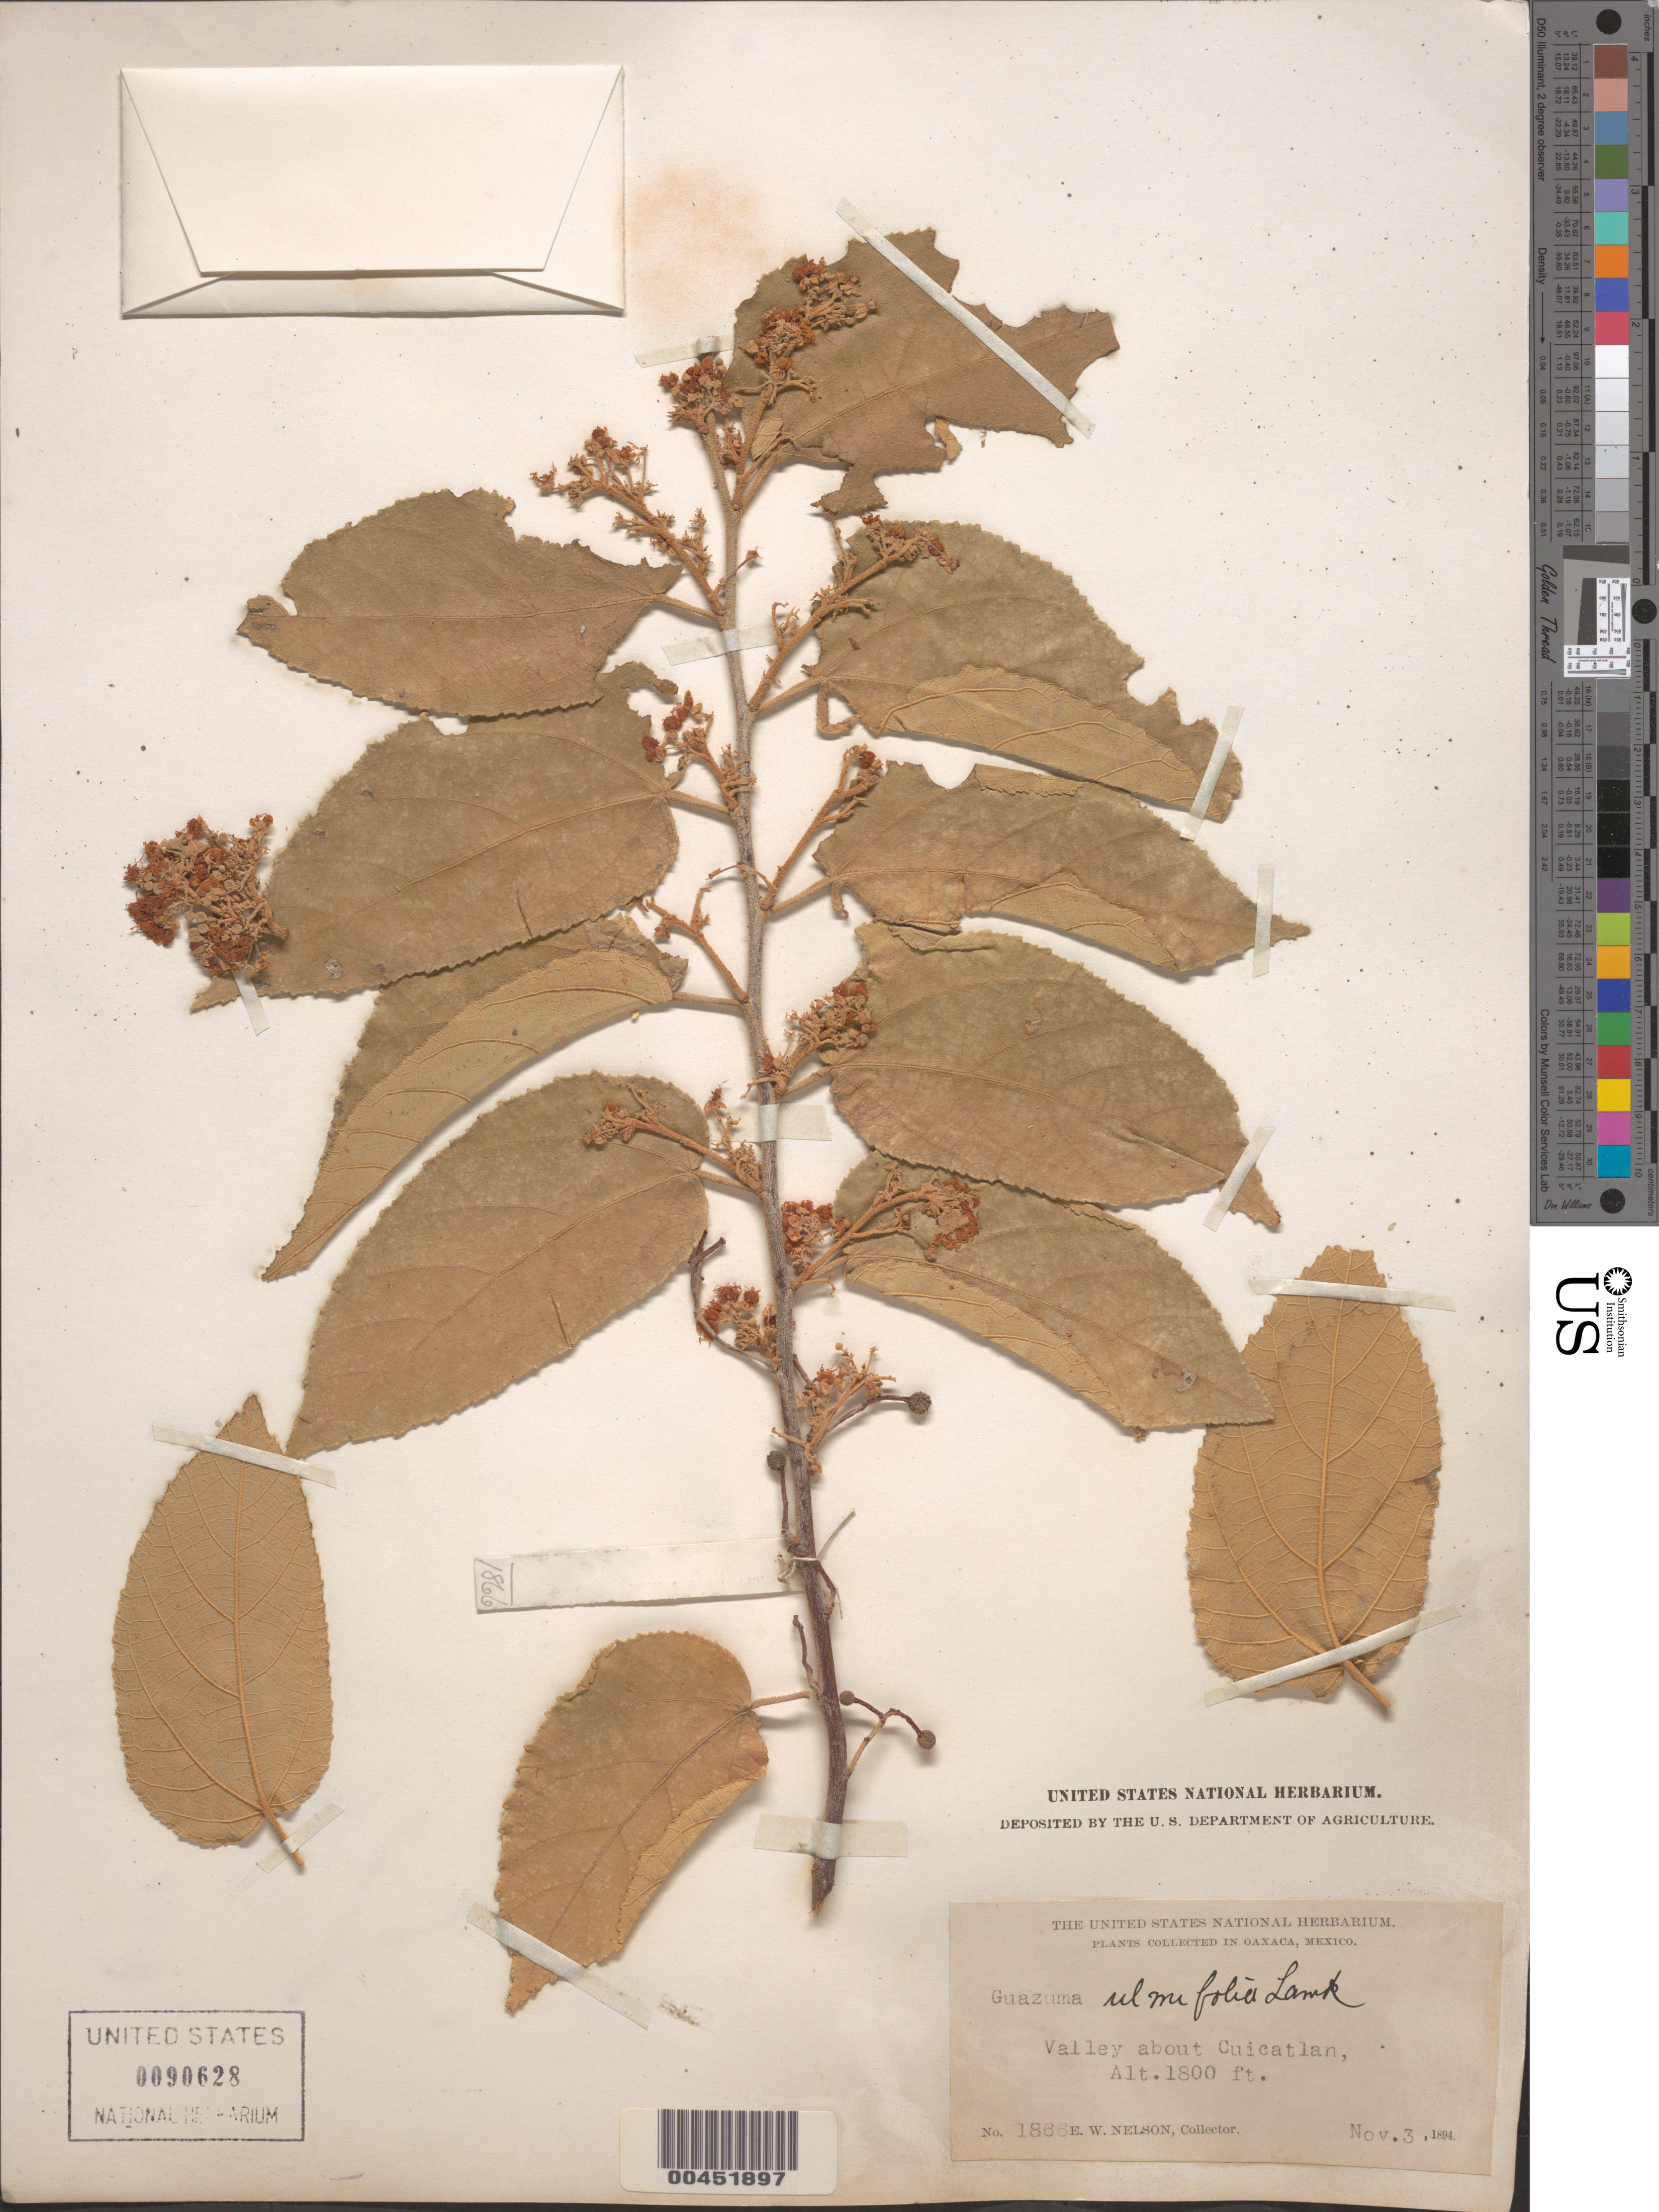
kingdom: Plantae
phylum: Tracheophyta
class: Magnoliopsida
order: Malvales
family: Malvaceae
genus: Guazuma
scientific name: Guazuma ulmifolia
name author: Lam.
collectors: E. W. Nelson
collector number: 1866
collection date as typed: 03 Nov 1894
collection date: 1894-11-03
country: Mexico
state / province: Oaxaca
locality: Valley about Cuicatlan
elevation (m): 549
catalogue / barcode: US 90628